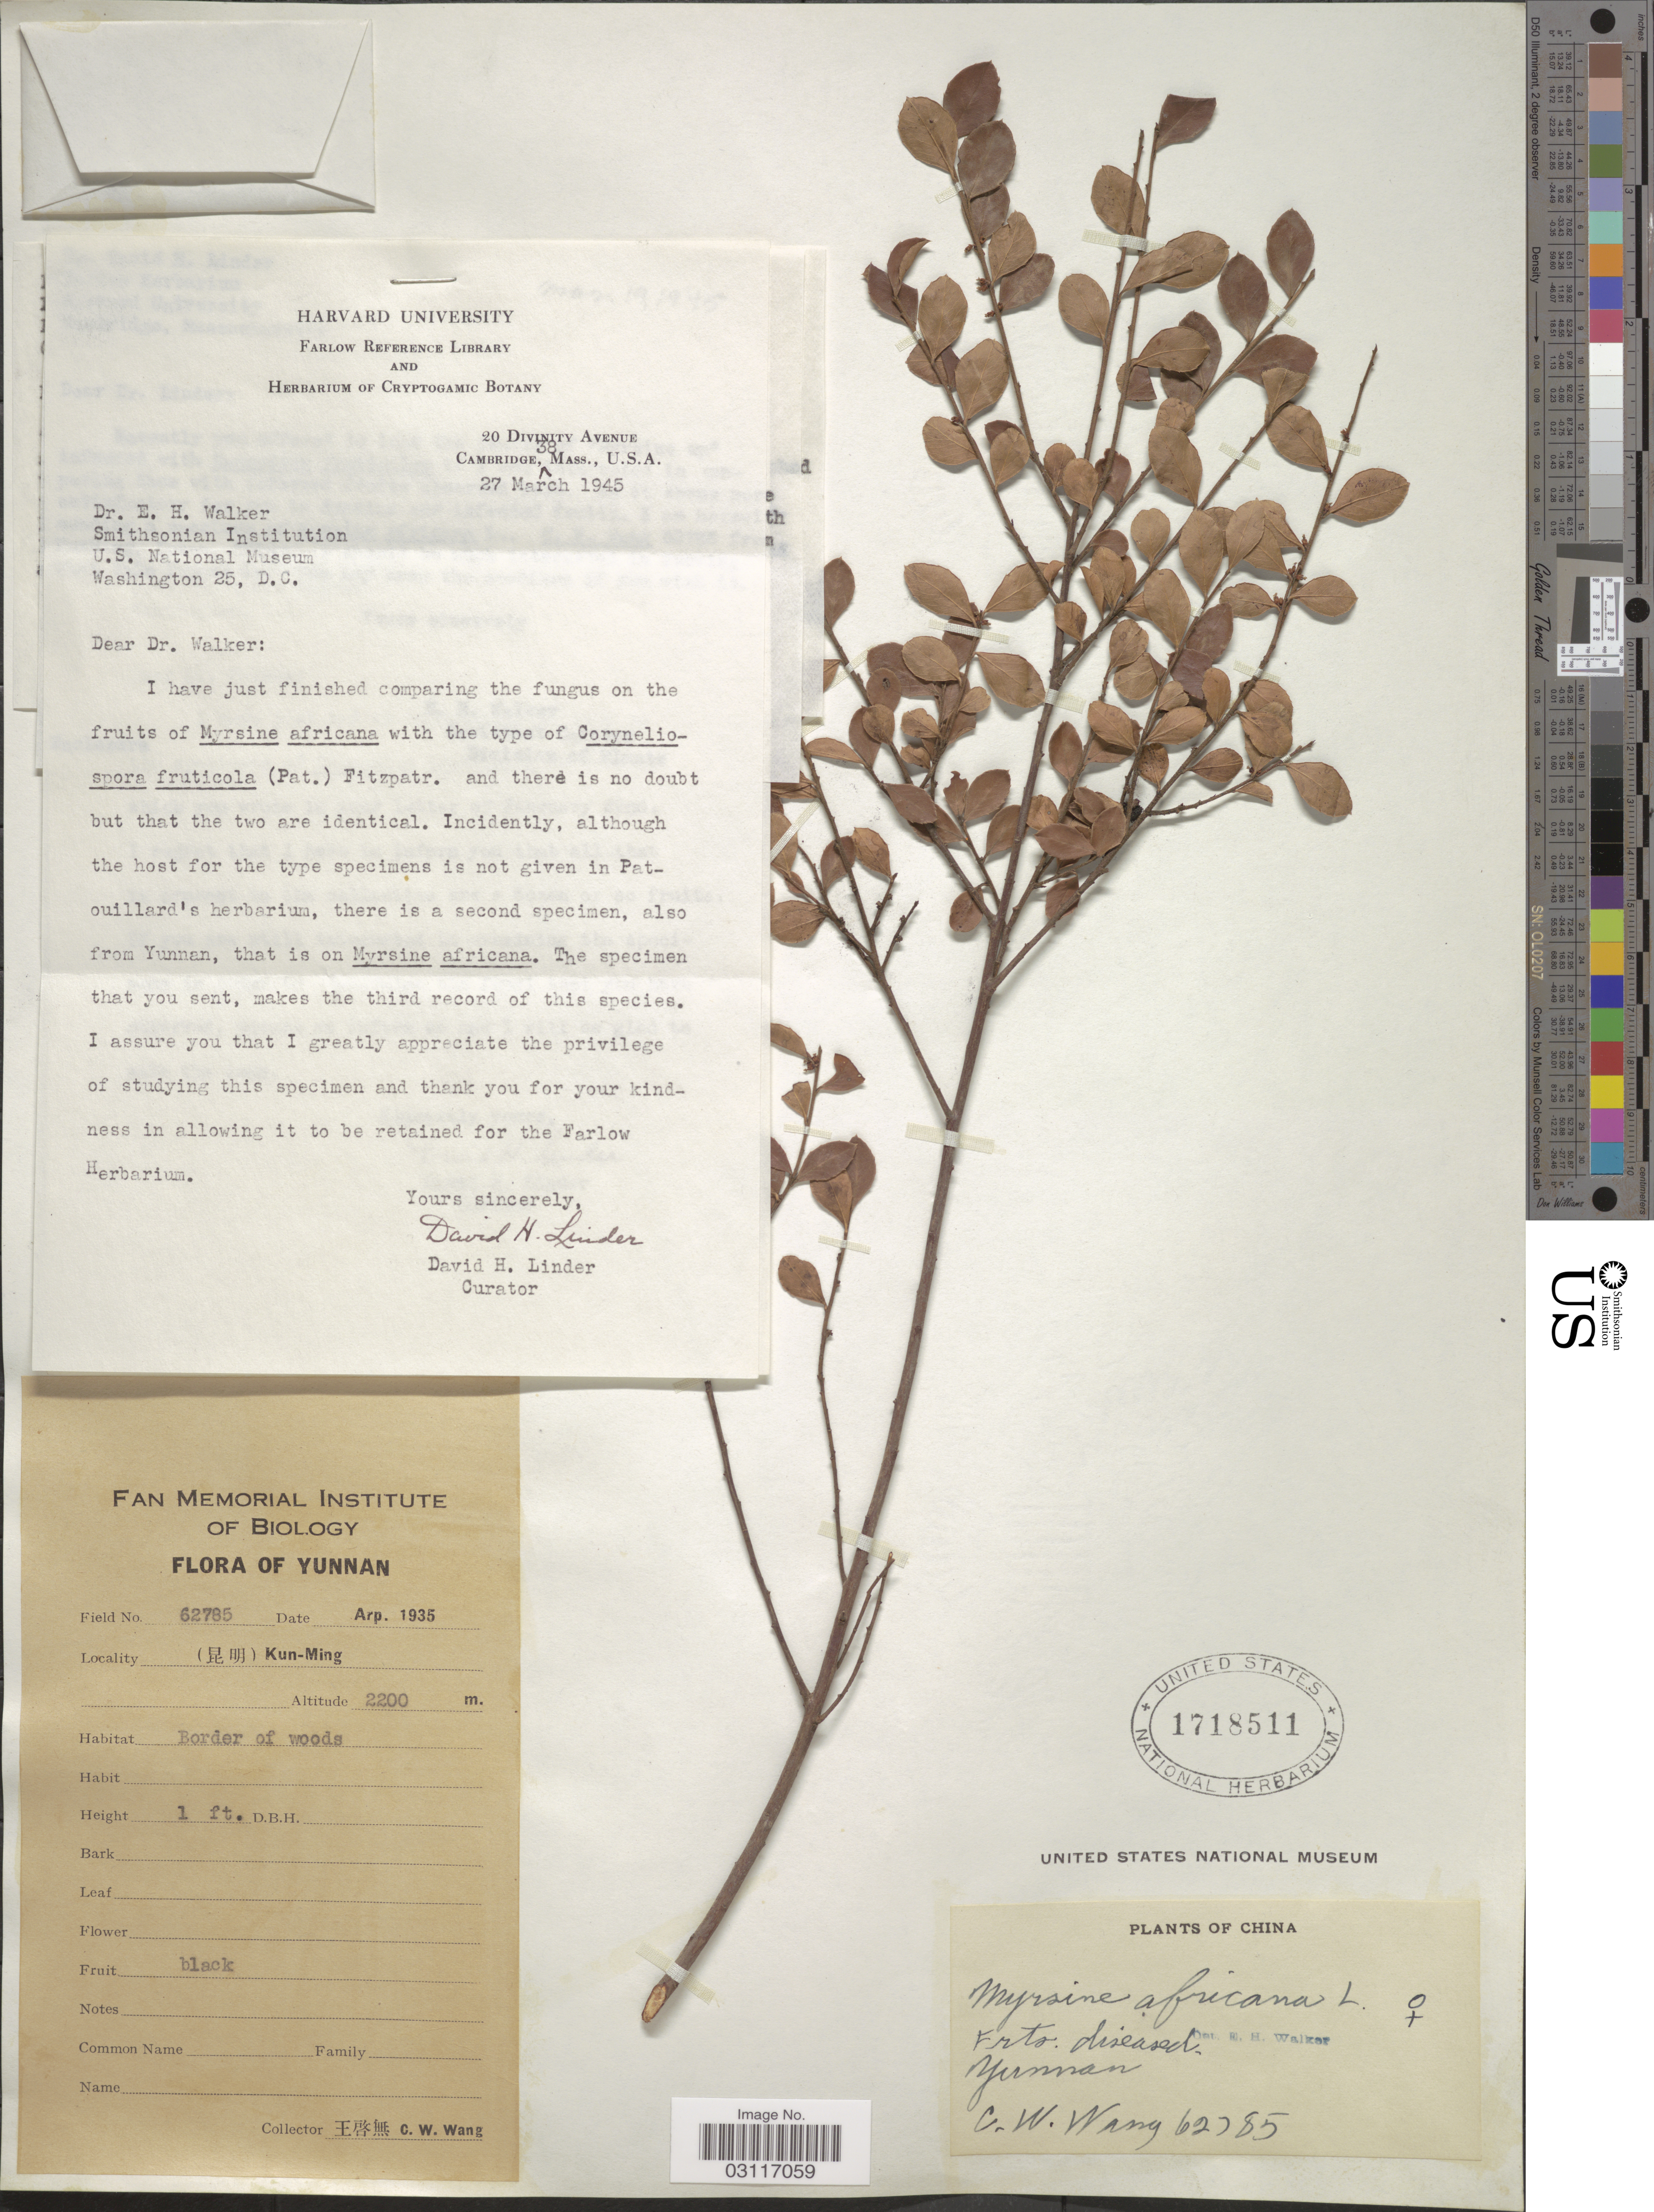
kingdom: Plantae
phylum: Tracheophyta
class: Magnoliopsida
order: Ericales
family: Primulaceae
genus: Myrsine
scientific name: Myrsine africana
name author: L.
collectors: C. W. Wang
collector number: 62785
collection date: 1935-04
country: China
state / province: Yunnan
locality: Kun-Ming. Border of woods.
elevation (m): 2200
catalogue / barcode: US 1718511